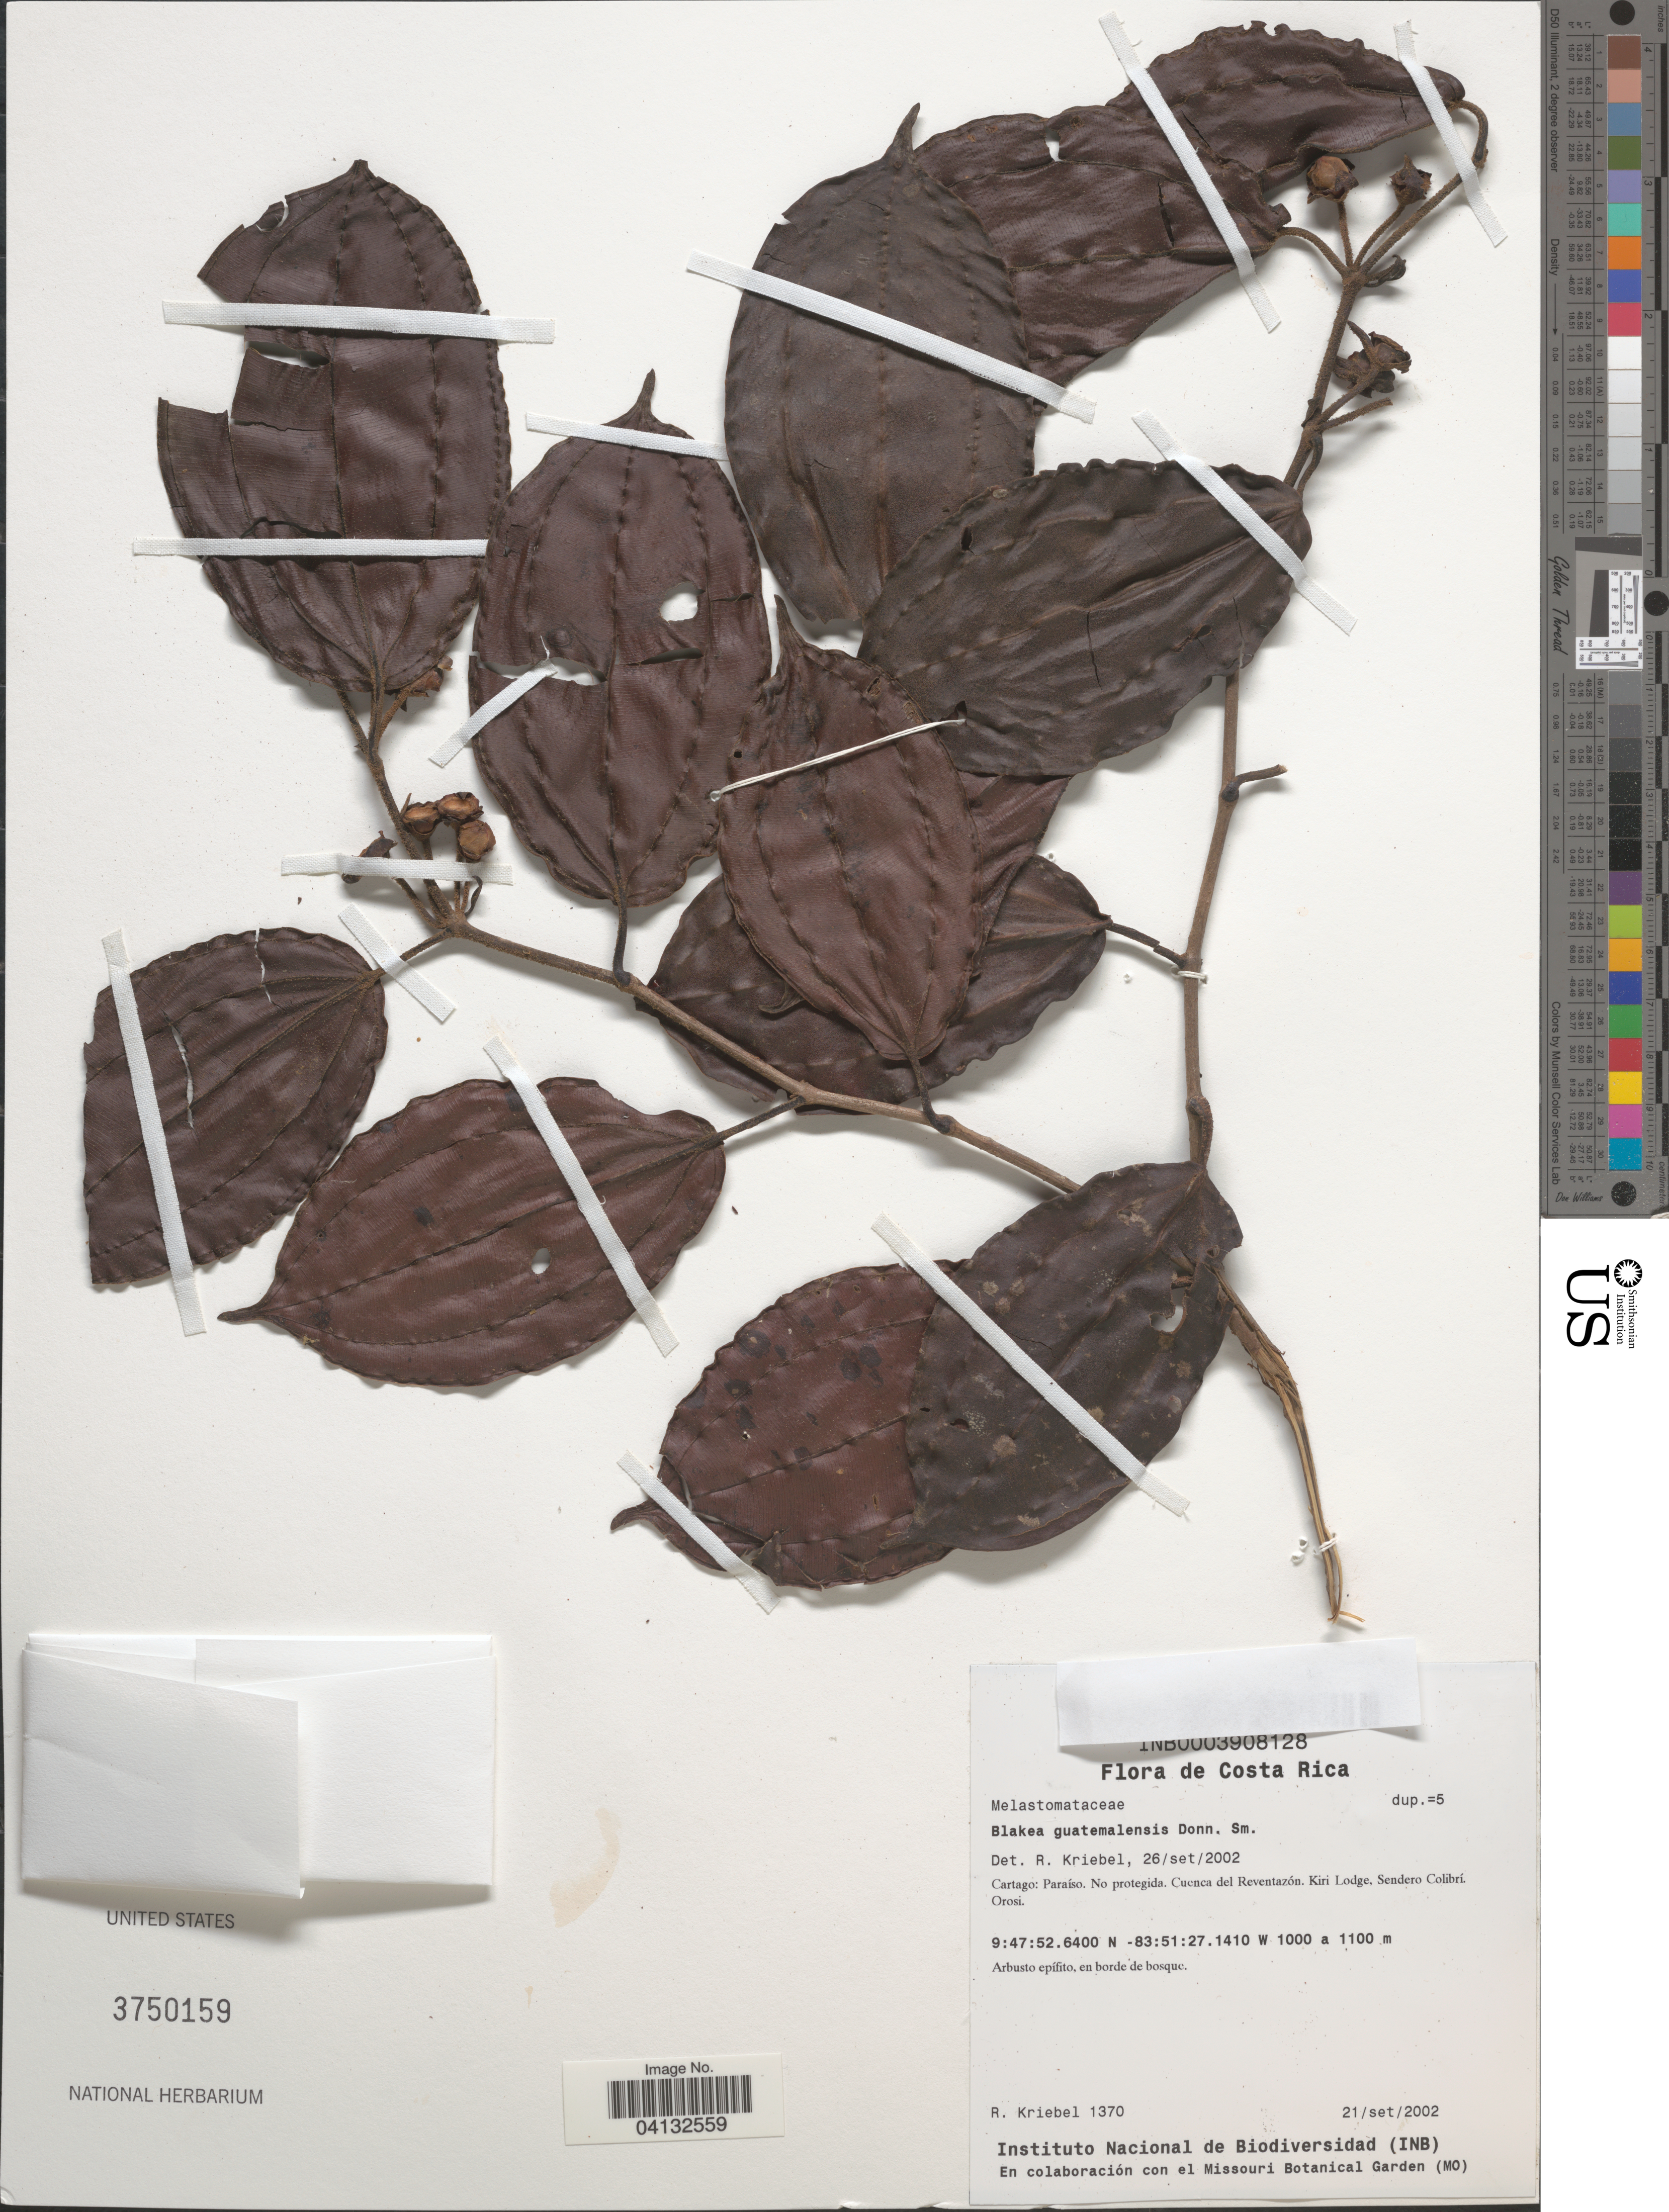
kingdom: Plantae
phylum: Tracheophyta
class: Magnoliopsida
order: Myrtales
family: Melastomataceae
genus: Blakea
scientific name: Blakea guatemalensis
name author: Donn. Sm.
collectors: R. Kriebel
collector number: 1370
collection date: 2002-09-21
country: Costa Rica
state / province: Cartago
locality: Paraíso. Cuenca del Reventazón. Kiri Lodge, Sendero Colibrí. Orosi.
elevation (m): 1100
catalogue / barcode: US 3750159